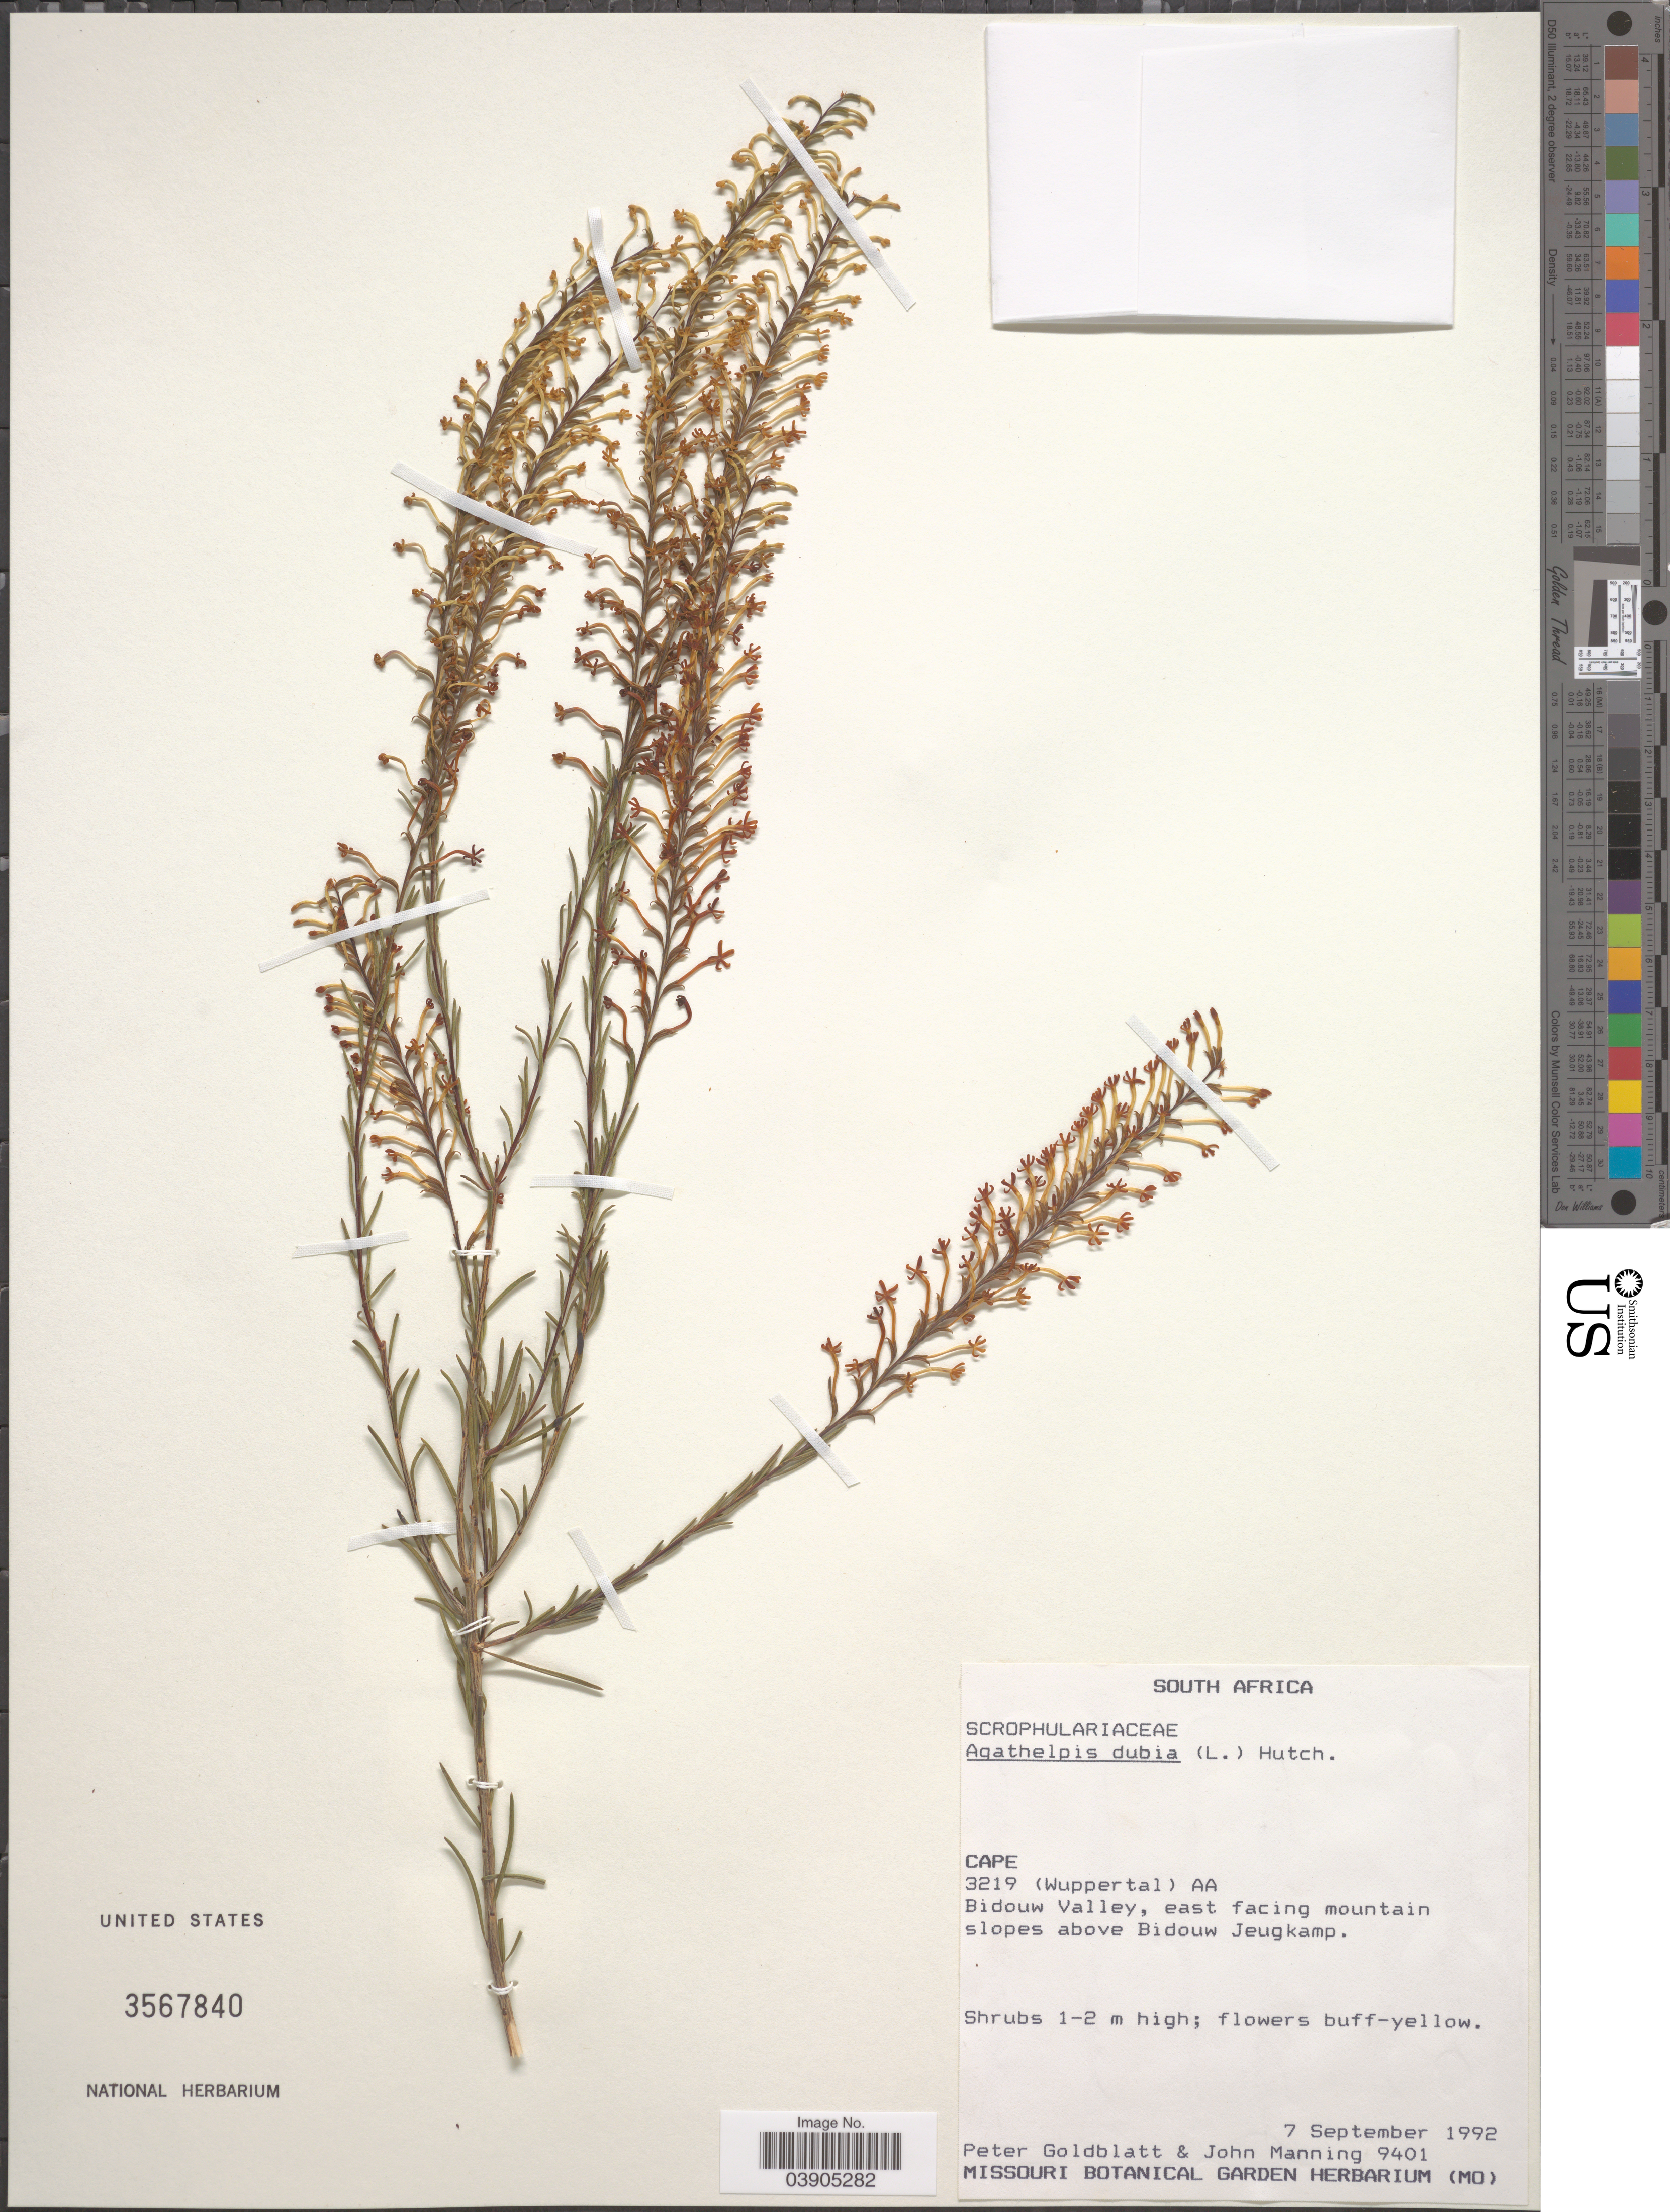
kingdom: Plantae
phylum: Tracheophyta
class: Magnoliopsida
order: Lamiales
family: Plantaginaceae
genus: Agathelpis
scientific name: Agathelpis dubia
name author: (L.) Hutch.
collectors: P. Goldblatt & J. Manning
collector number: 9401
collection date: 1992-09-07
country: South Africa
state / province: Western Cape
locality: Cape. 3219 (Wuppertal) AA. Bidouw Valley, east facing mountain slopes above Bidouw Jeugkamp.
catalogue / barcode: US 3567840